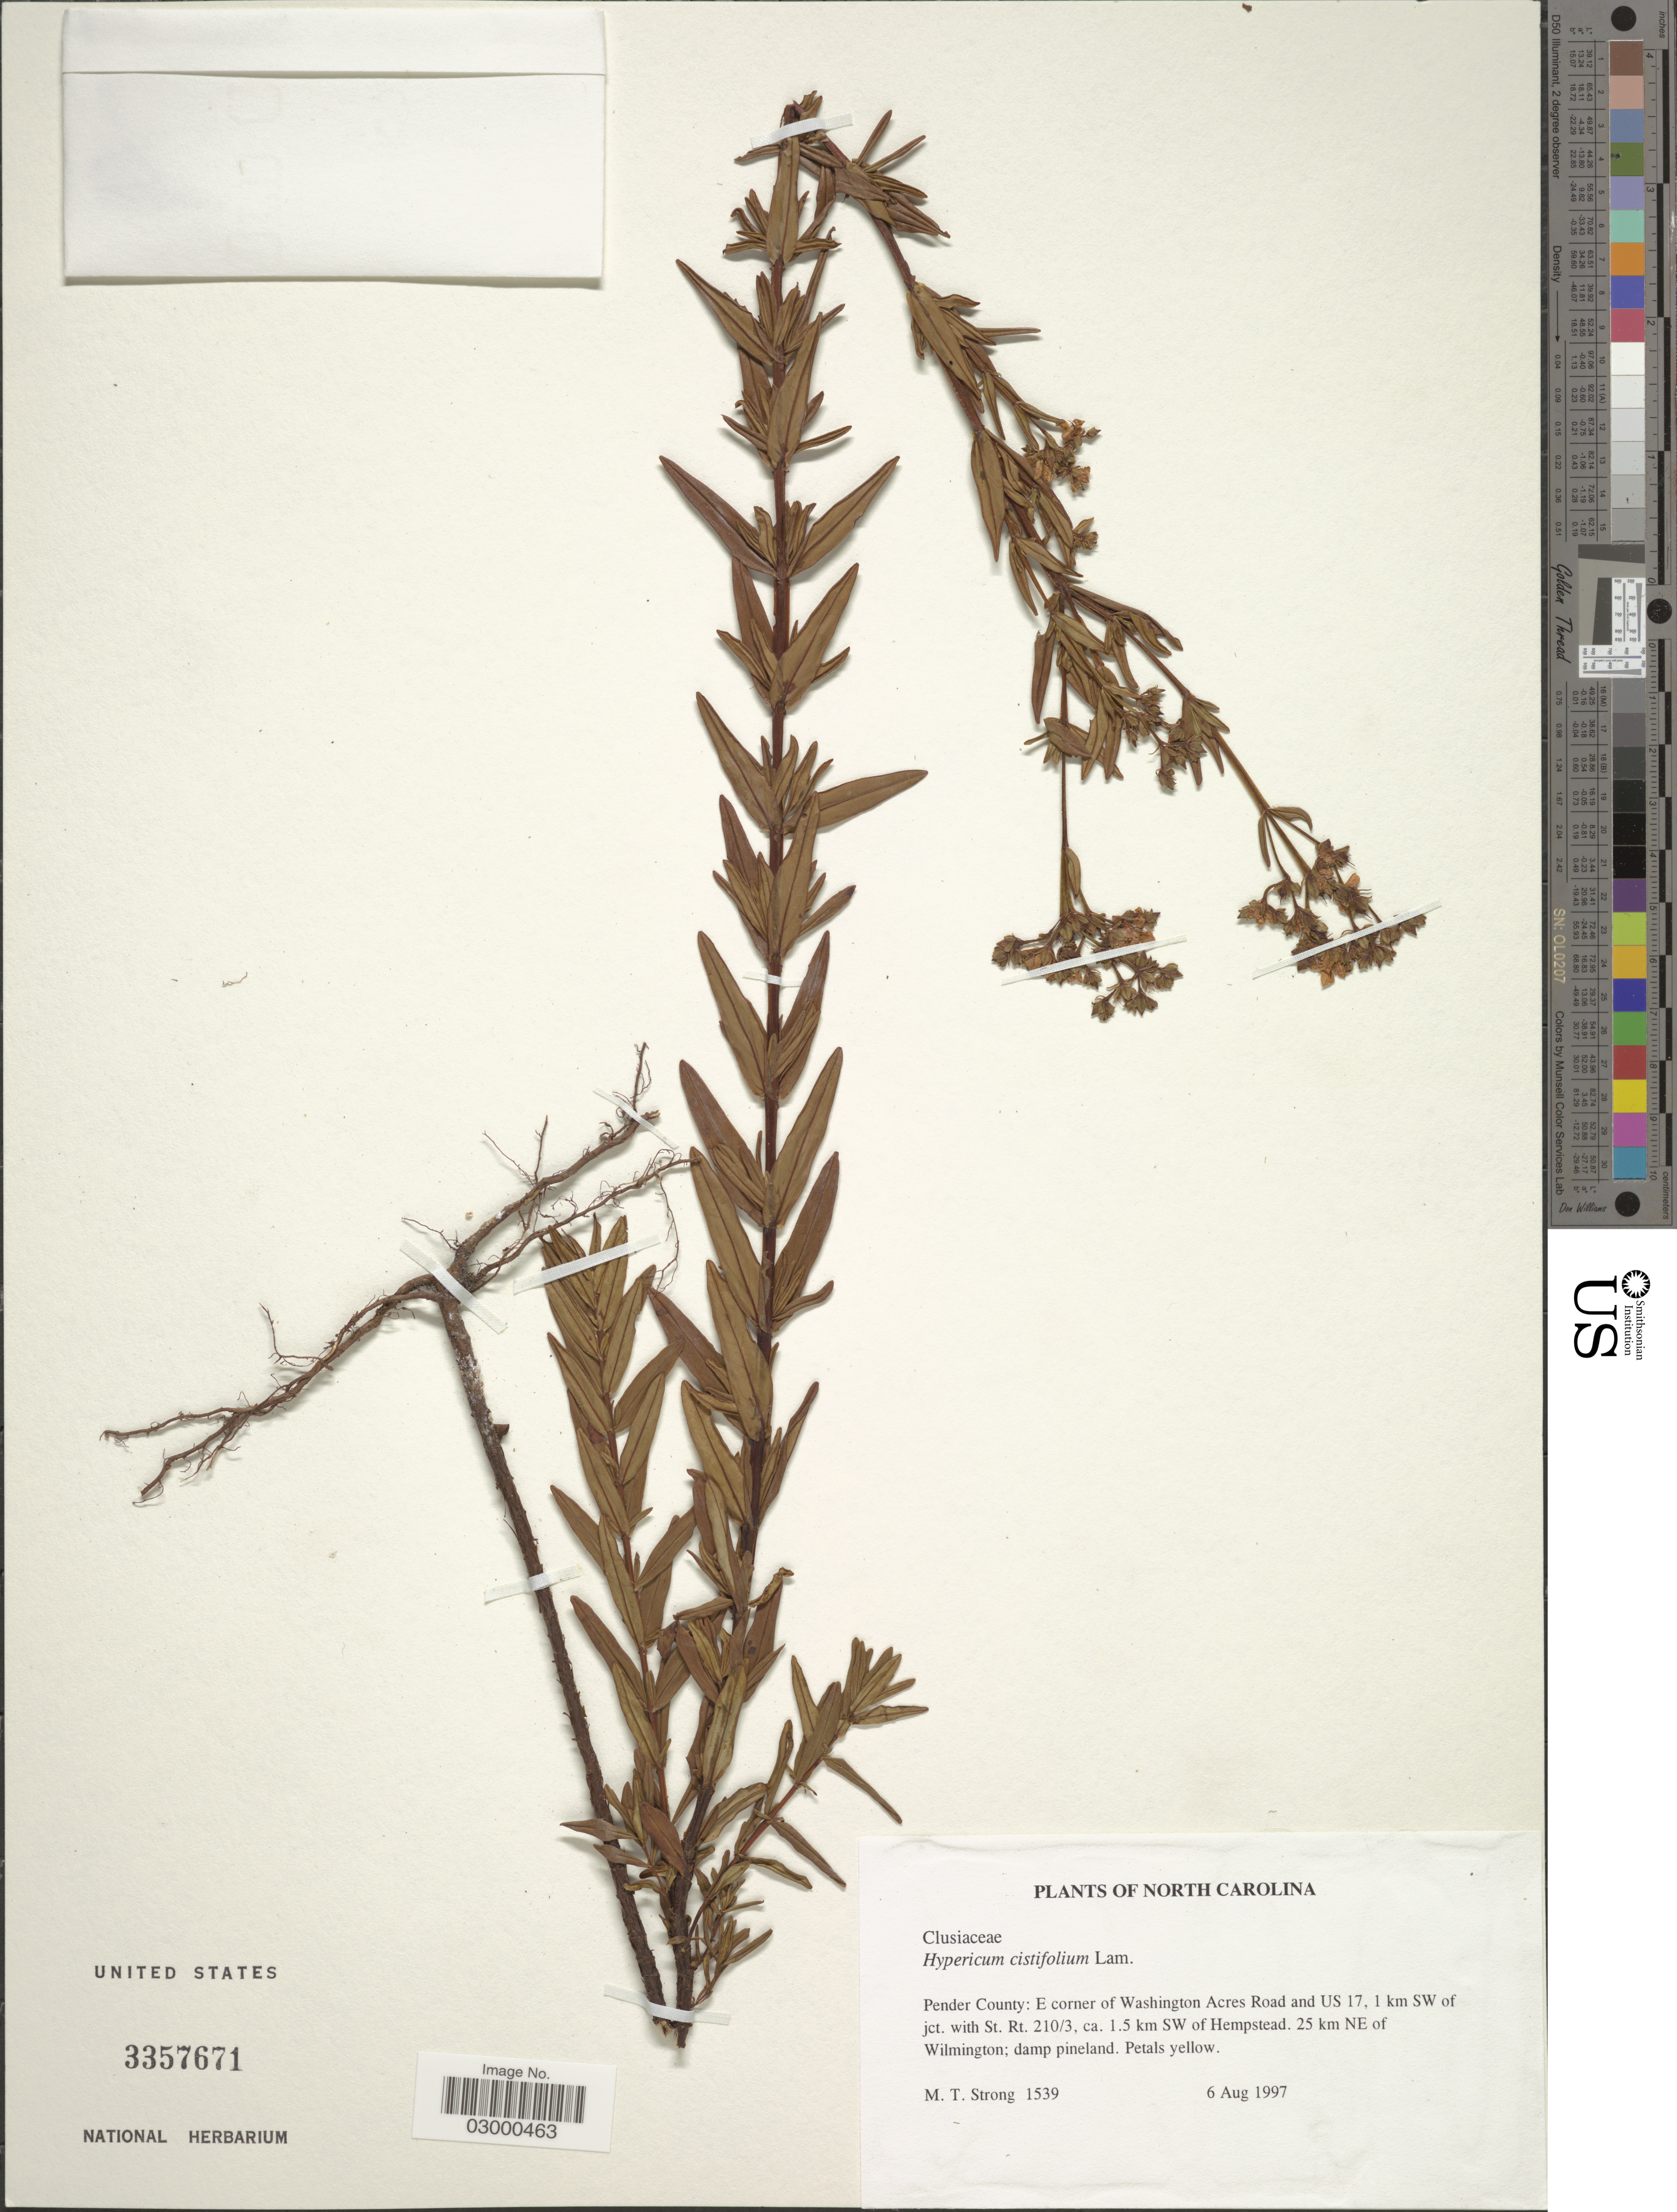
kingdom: Plantae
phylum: Tracheophyta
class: Magnoliopsida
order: Malpighiales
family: Hypericaceae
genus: Hypericum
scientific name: Hypericum cistifolium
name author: Lam.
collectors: M. T. Strong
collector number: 1539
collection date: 1997-08-06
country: United States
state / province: North Carolina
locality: Pender County: E corner of Washington Acres Road and US 17, 1 km SW of jct. with St. Rt. 210/3, ca. 1.5 km SW of Hempstead. 25 km NE of Wilmington.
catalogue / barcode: US 3357671